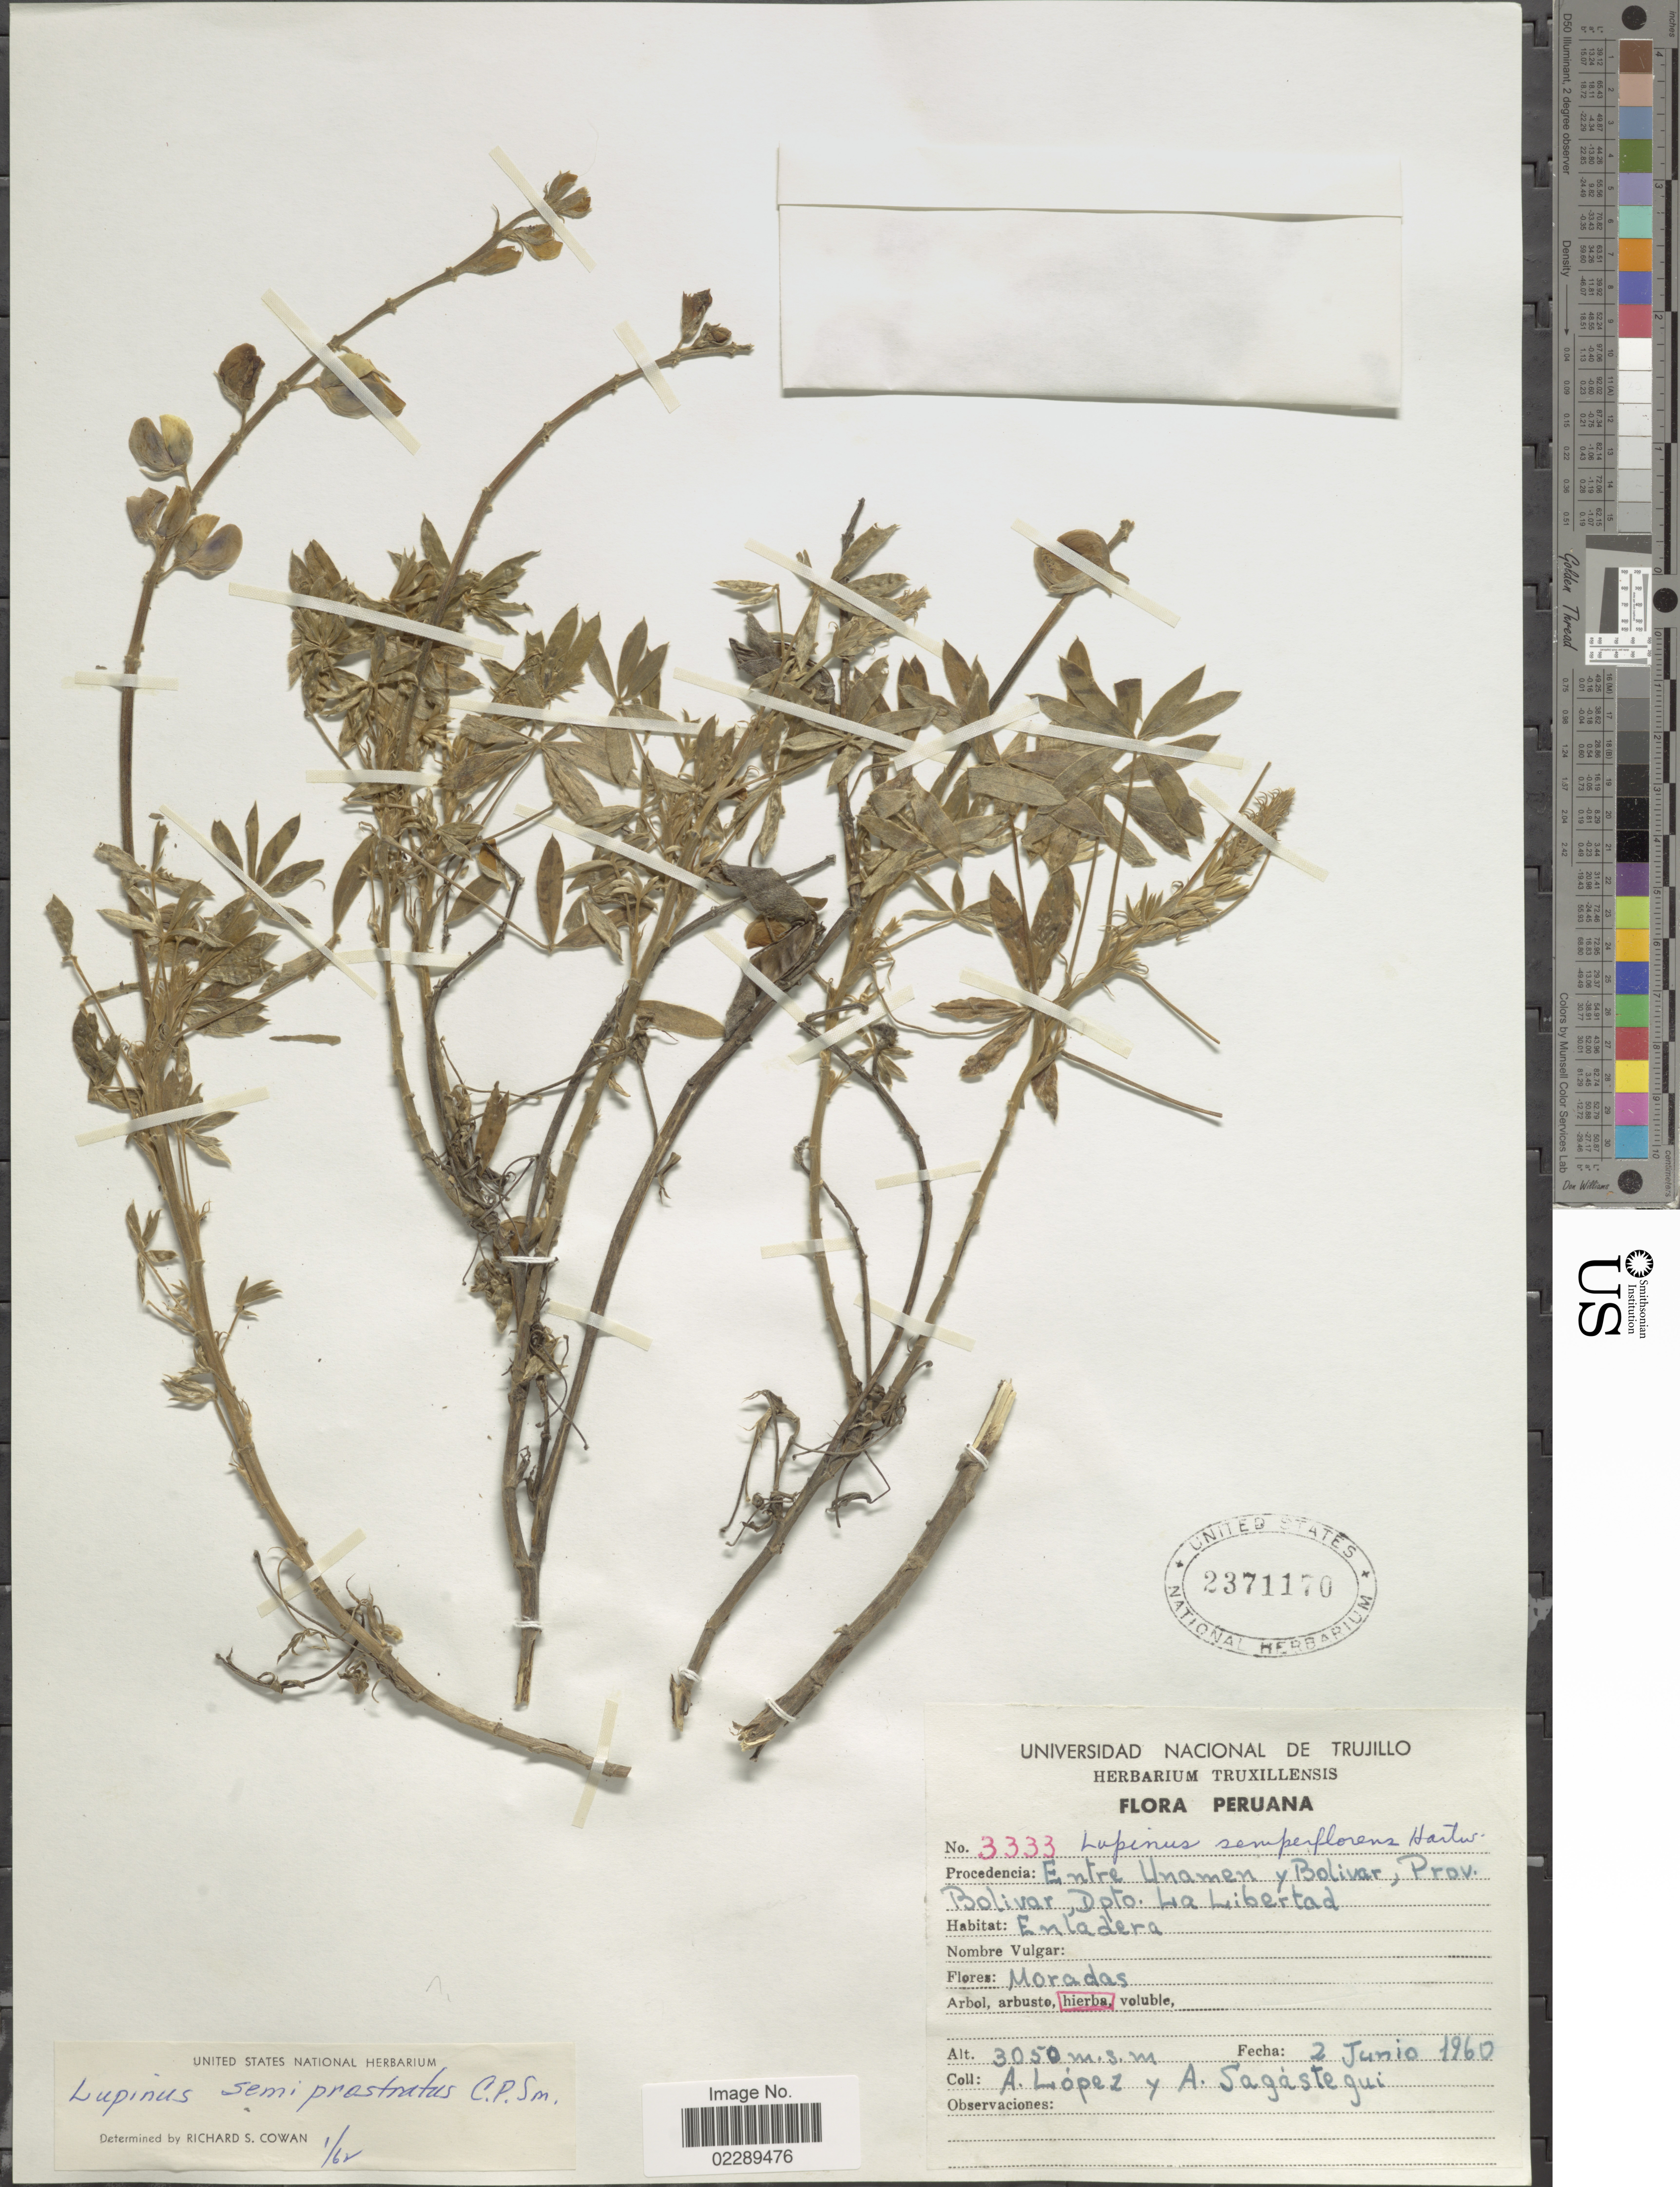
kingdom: Plantae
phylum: Tracheophyta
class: Magnoliopsida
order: Fabales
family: Fabaceae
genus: Lupinus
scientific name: Lupinus semperflorens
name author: Hartw. ex Benth.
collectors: A. López & A. Sagastegui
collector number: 3333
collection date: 1960-06-02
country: Peru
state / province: La Libertad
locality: Entre Unamen y Bolivar, Prov. Bolivar, Dpto. La Libertad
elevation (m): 3050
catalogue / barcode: US 2371170